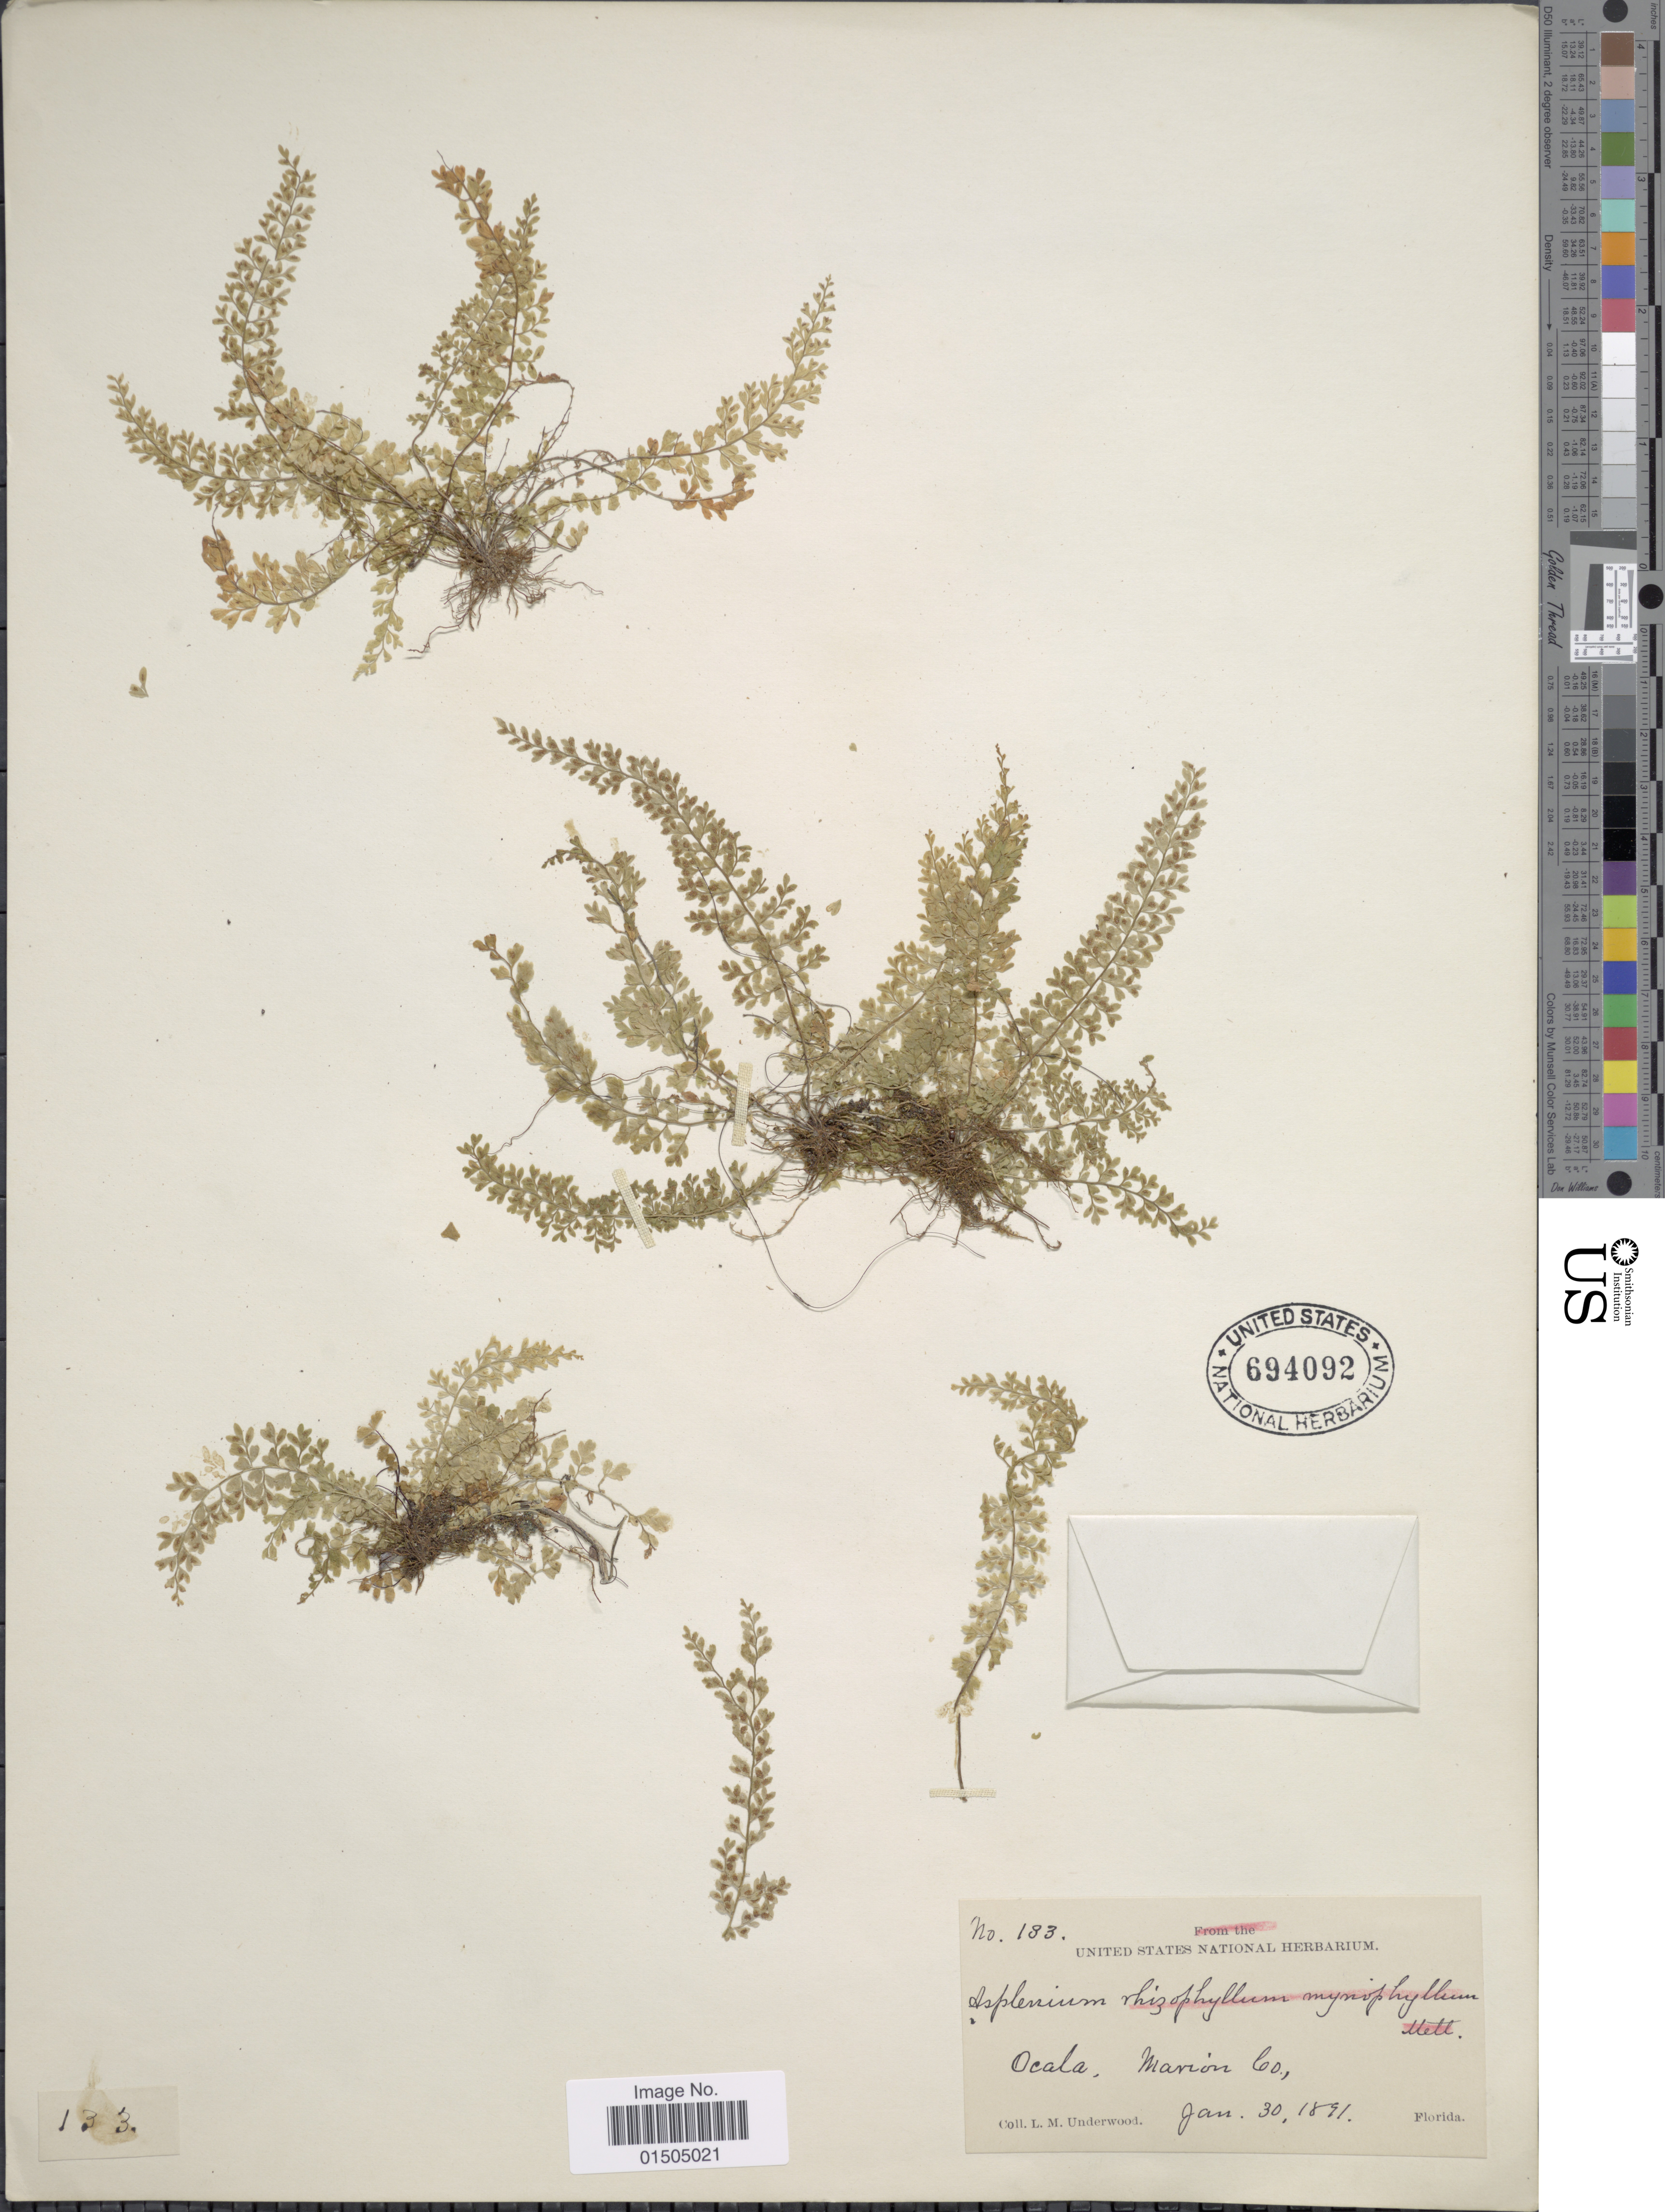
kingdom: Plantae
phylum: Tracheophyta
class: Polypodiopsida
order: Polypodiales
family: Aspleniaceae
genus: Asplenium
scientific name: Asplenium verecundum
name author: Chapm.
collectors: L. M. Underwood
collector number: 183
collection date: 1891-01-30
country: United States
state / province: Florida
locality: Ocala, Marion Co.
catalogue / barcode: US 694092